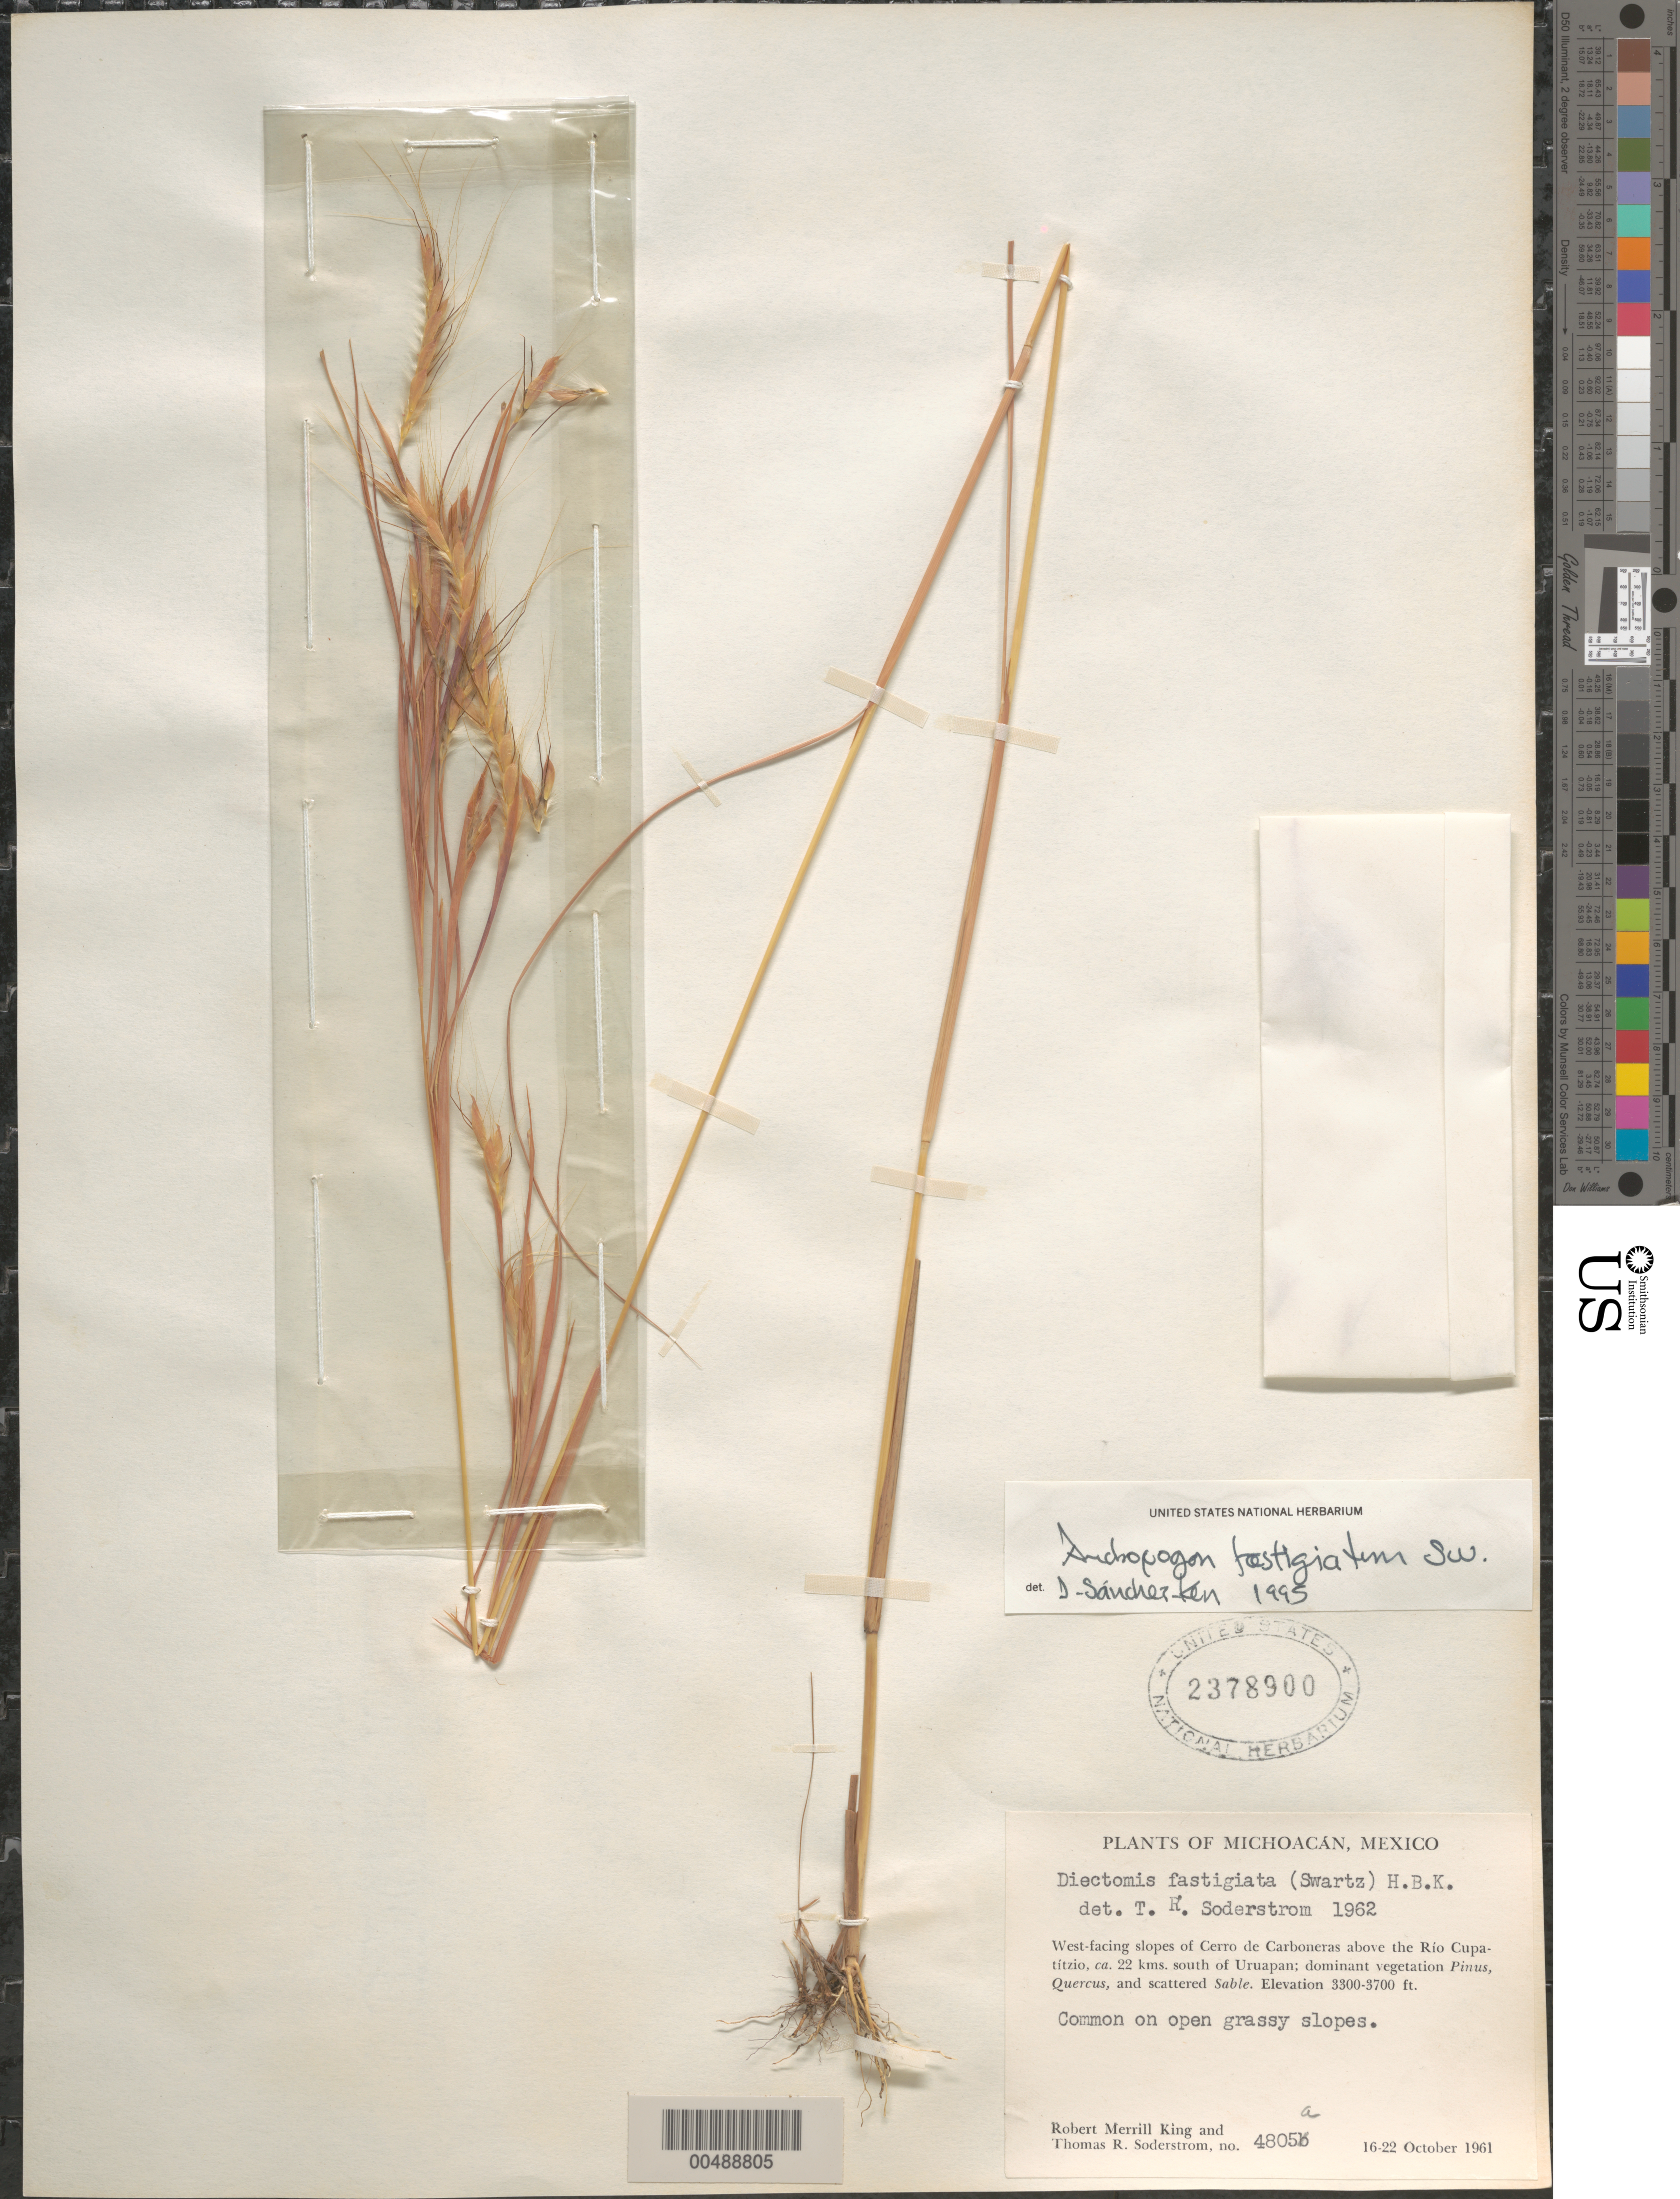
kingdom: Plantae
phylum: Tracheophyta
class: Liliopsida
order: Poales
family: Poaceae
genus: Andropogon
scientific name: Andropogon fastigiatus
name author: Sw.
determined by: Sánchez-Ken, J. G.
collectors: R. M. King & T. R. Soderstrom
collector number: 4805a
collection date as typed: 16 Oct 1961 to 22 Oct 1961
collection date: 1961-10-16/1961-10-22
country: Mexico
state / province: Michoacán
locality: W facing slopes of Cerro de Carboneras above the Río Cupatítzio, 22 km S of Uruapan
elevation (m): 1006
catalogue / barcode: US 2378900